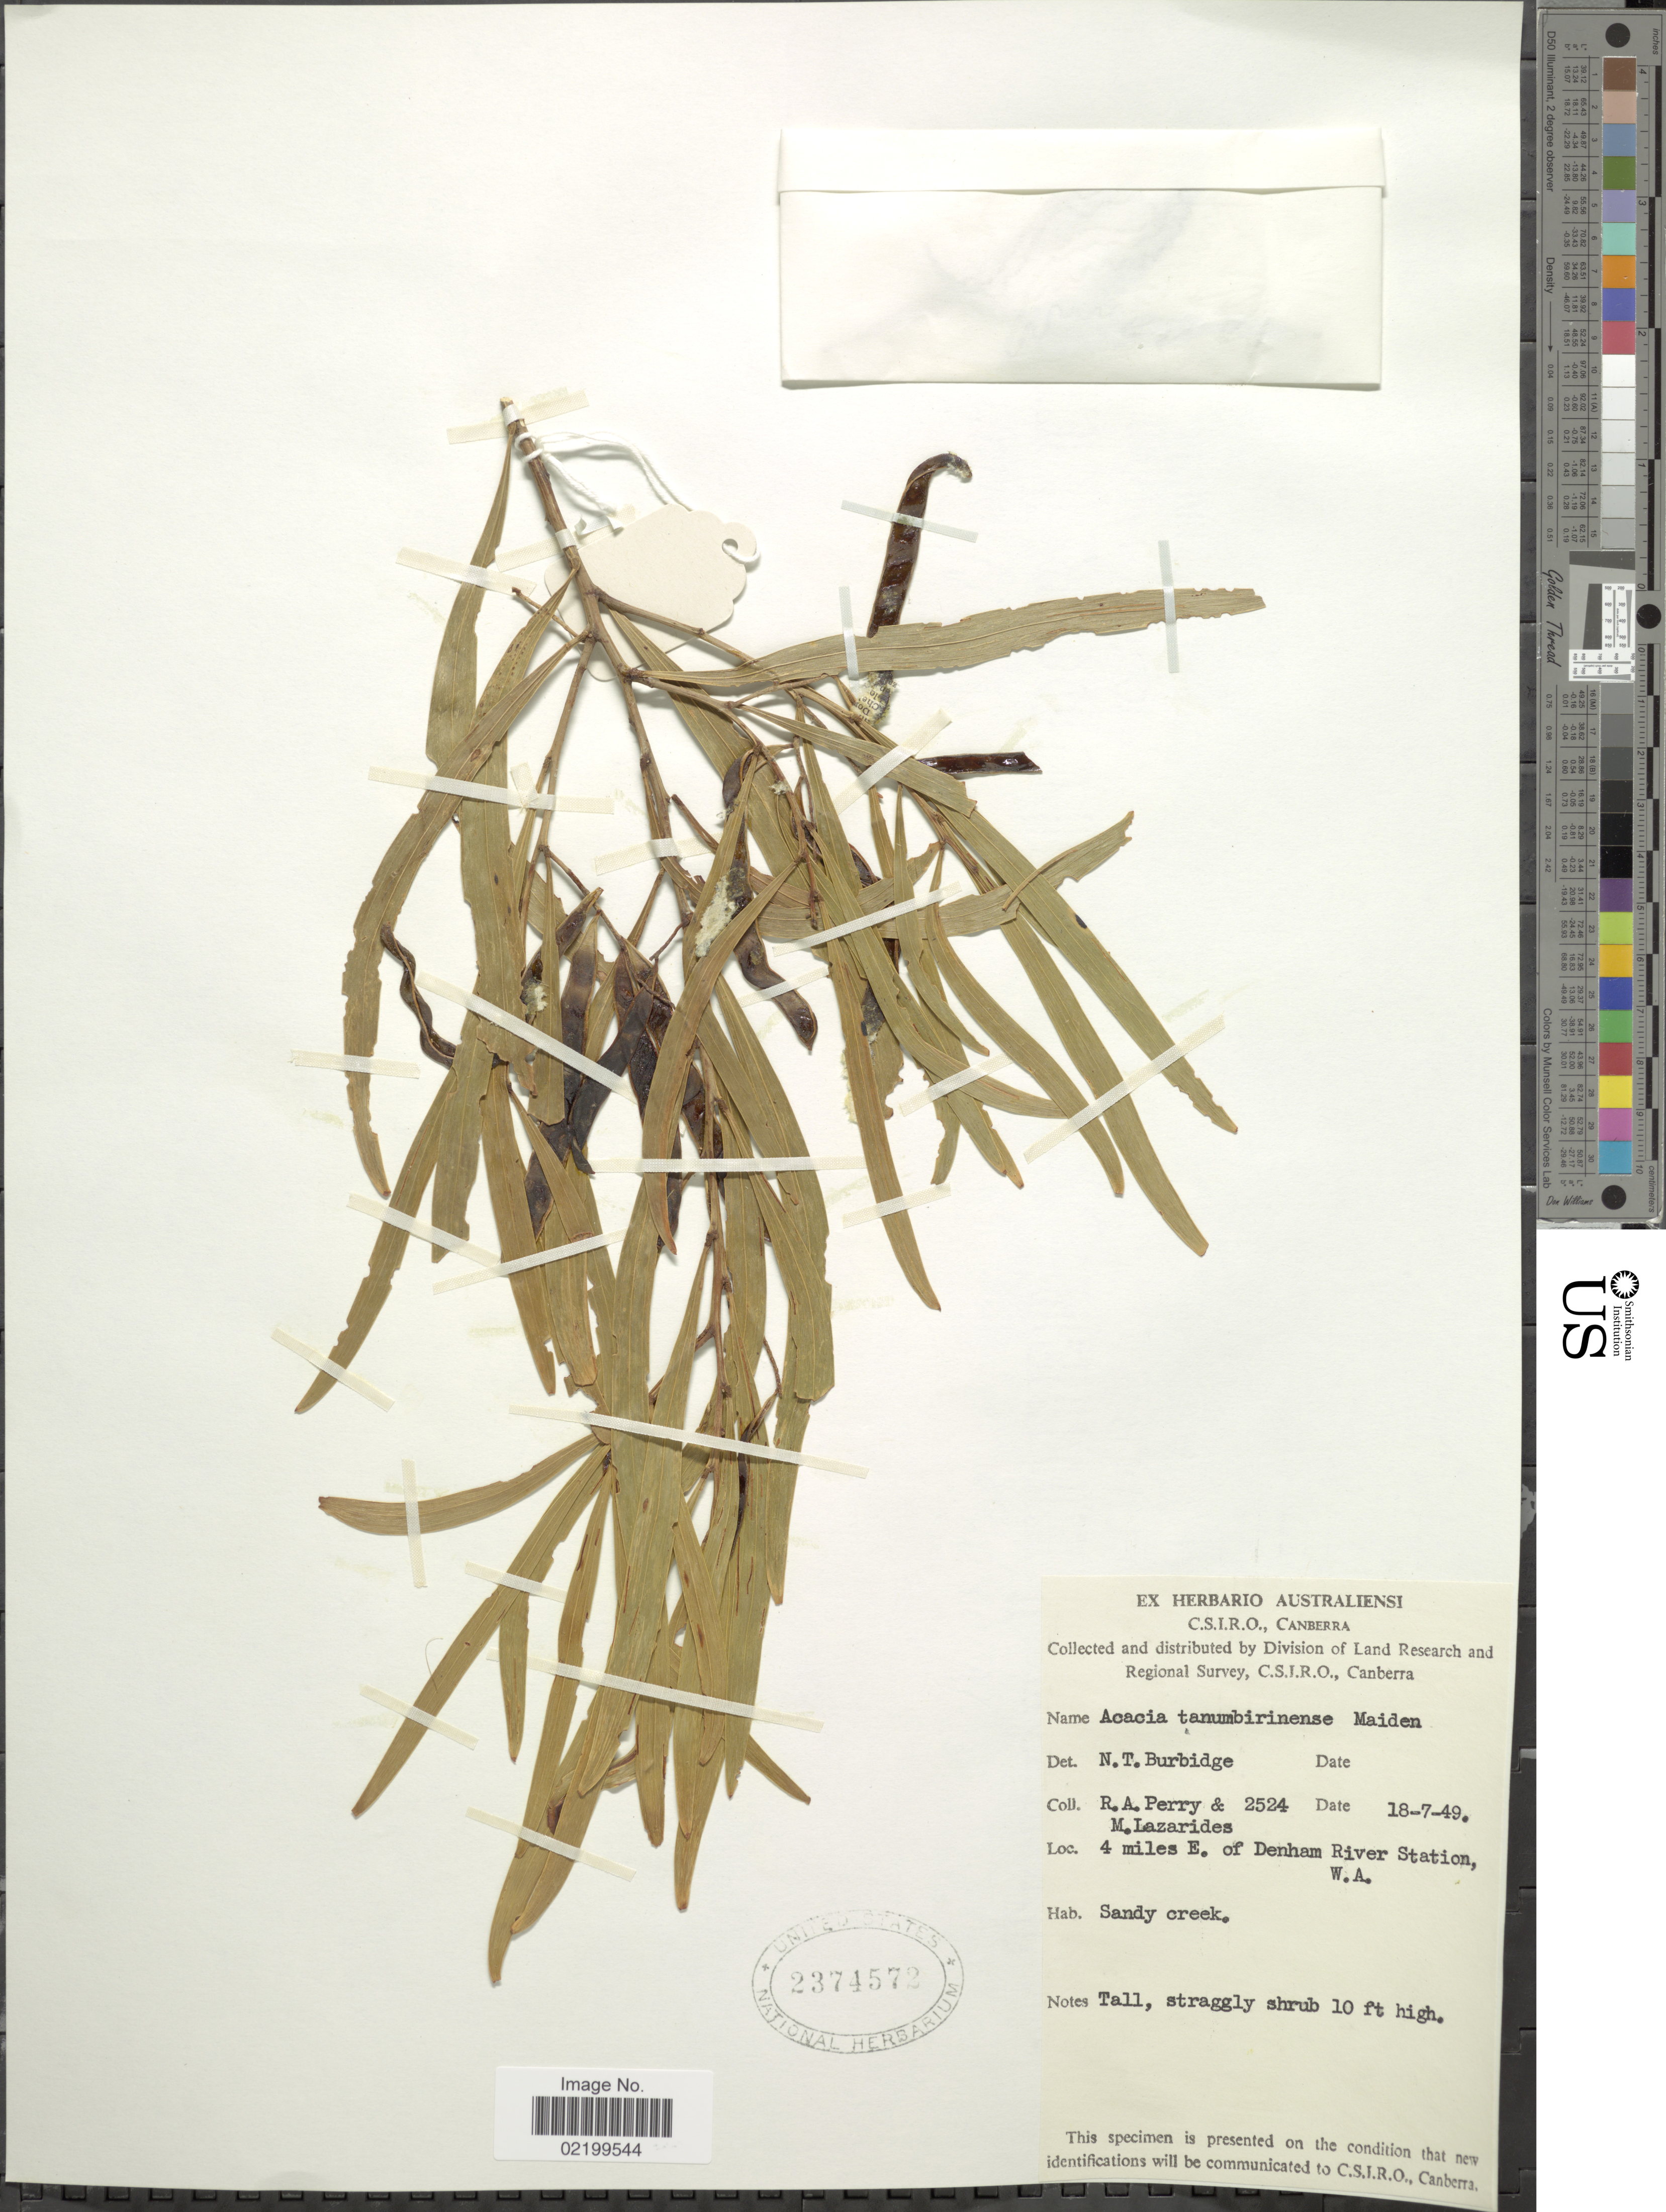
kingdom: Plantae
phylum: Tracheophyta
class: Magnoliopsida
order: Fabales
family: Fabaceae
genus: Acacia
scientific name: Acacia tanubirinense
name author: Maiden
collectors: Perry, R. A. & M. Lazarides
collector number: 2524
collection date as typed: Transcribed d/m/y: 18/7/49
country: Australia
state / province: Western Australia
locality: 4 miles E. of Denham River Station, W.A.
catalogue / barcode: US 2374572